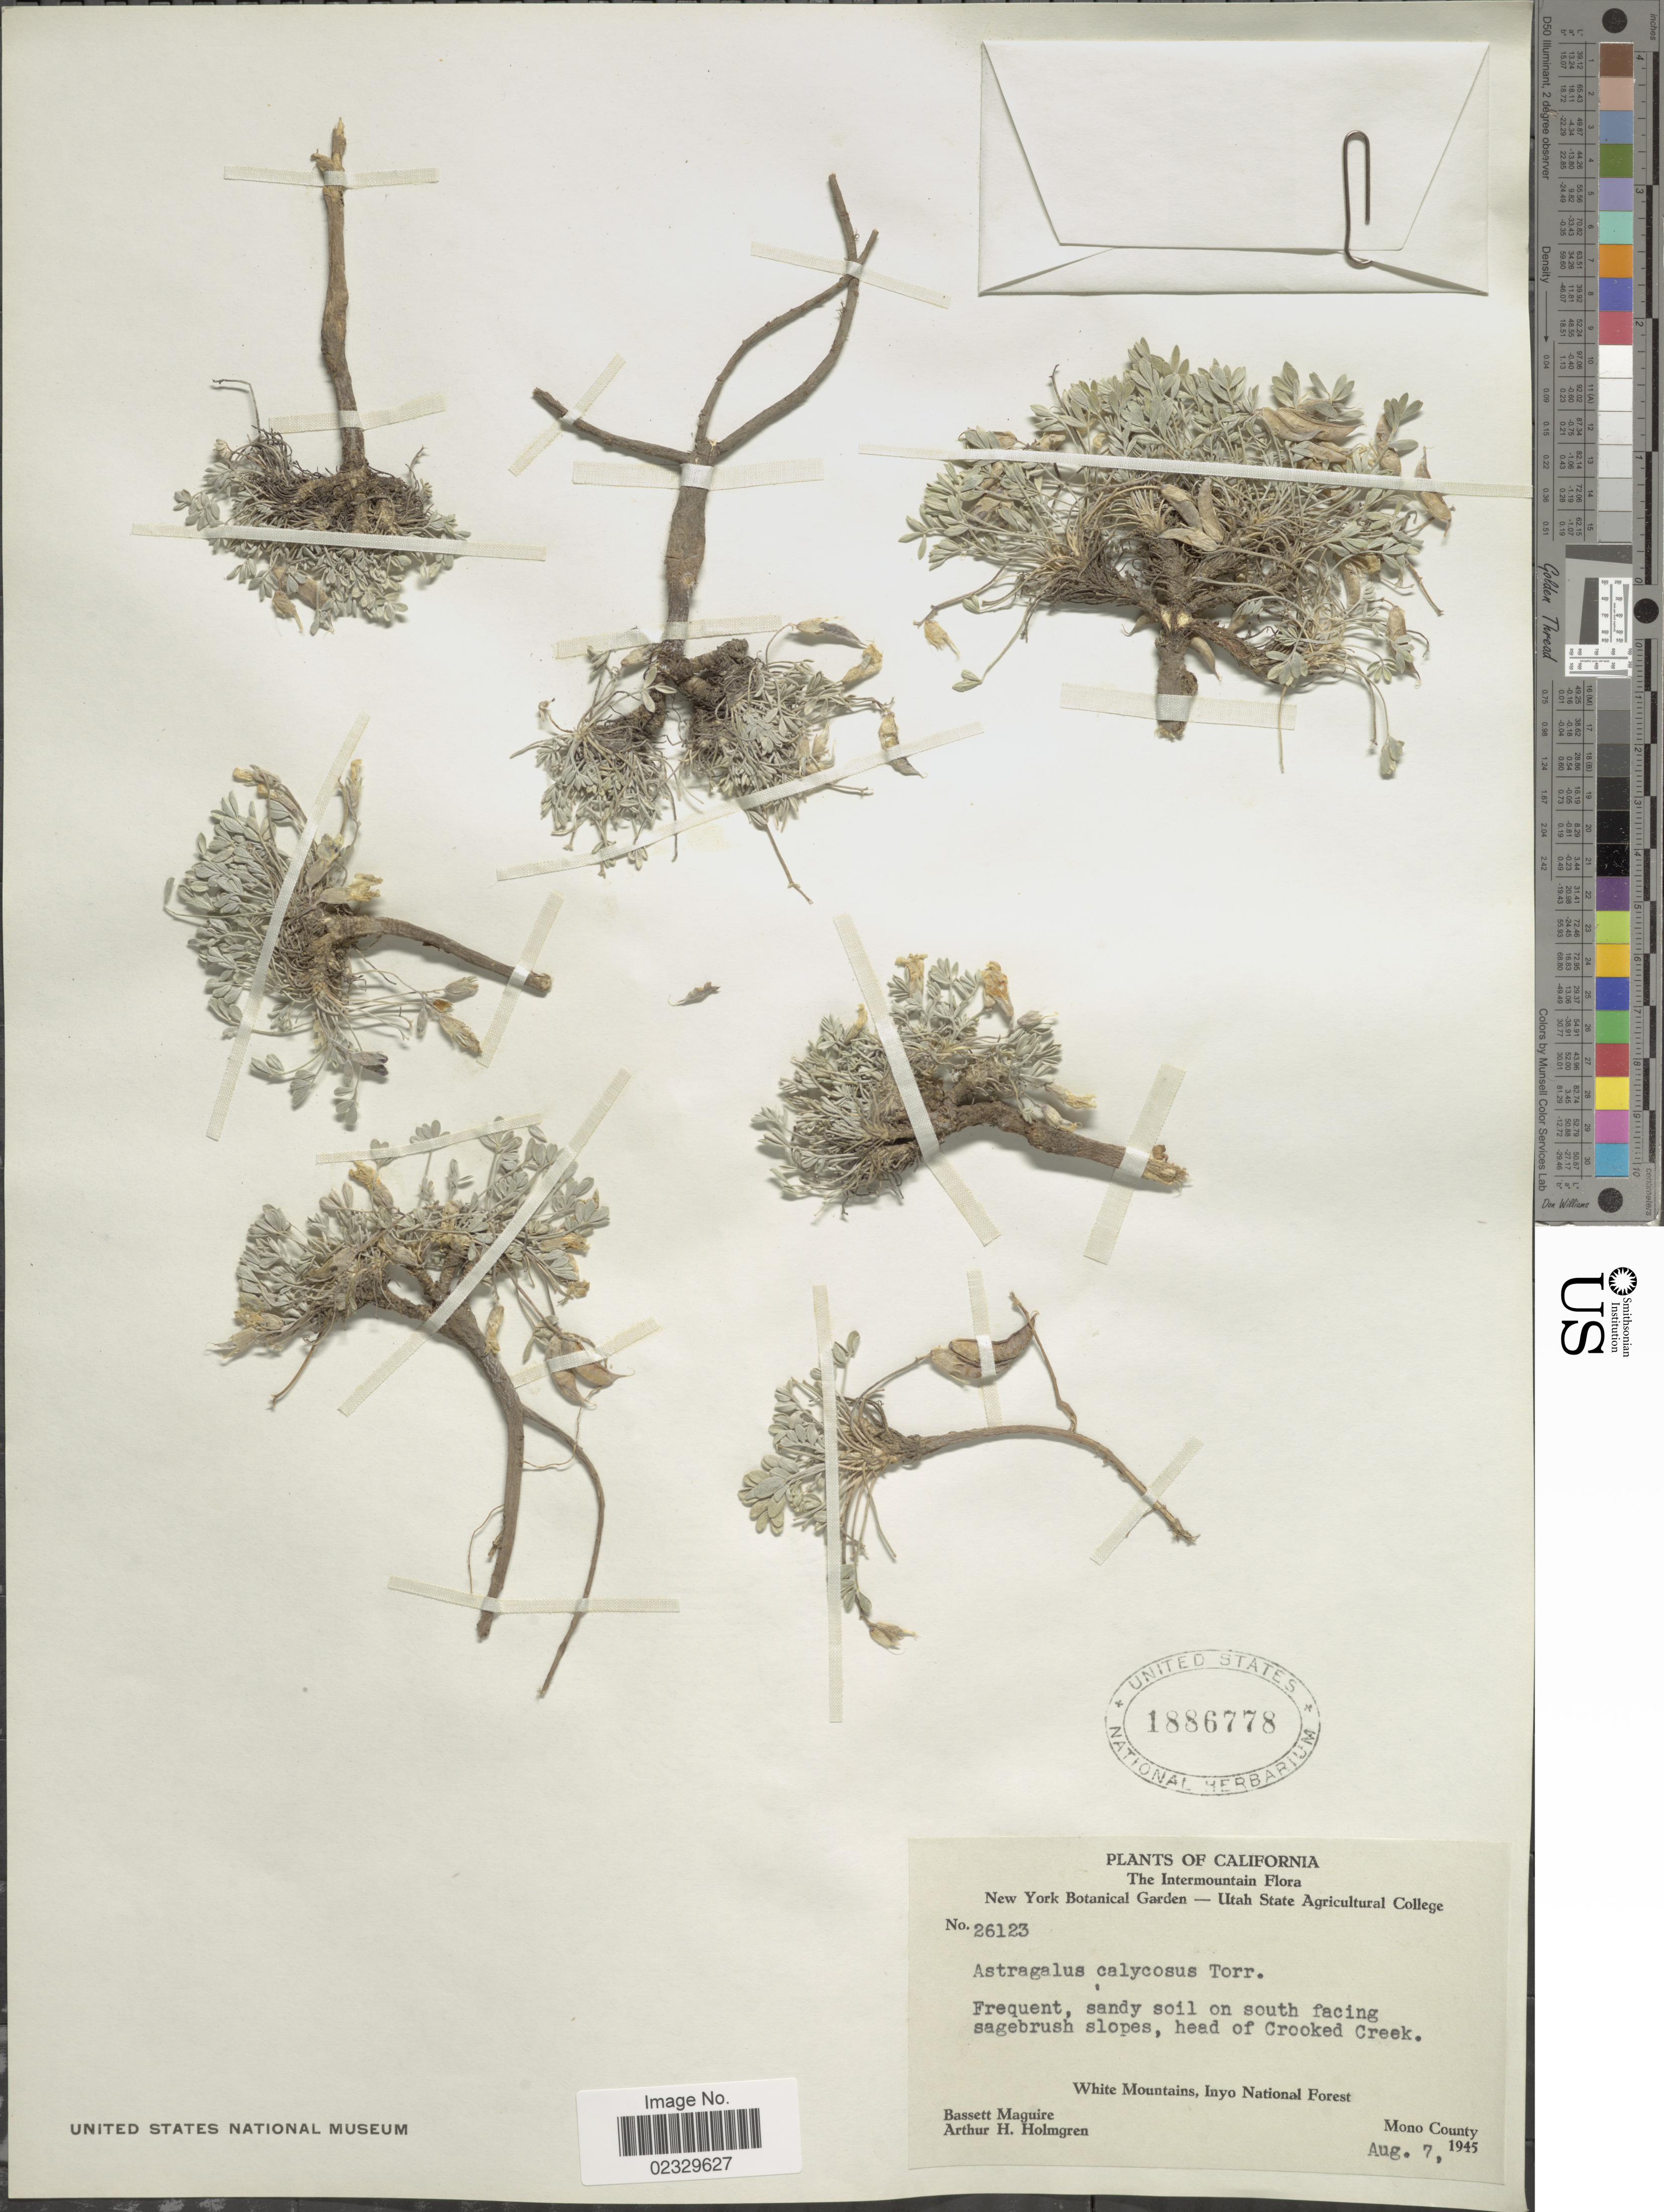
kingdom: Plantae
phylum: Tracheophyta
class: Magnoliopsida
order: Fabales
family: Fabaceae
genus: Astragalus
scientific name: Astragalus calycosus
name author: Torr. ex S. Watson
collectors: B. Maguire & A. H. Holmgren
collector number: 26123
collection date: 1945-08-07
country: United States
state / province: California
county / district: Mono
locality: Intermountain. White Mountains, Inyo National Forest, Mono County. head of Crooked Creek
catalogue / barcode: US 1886778